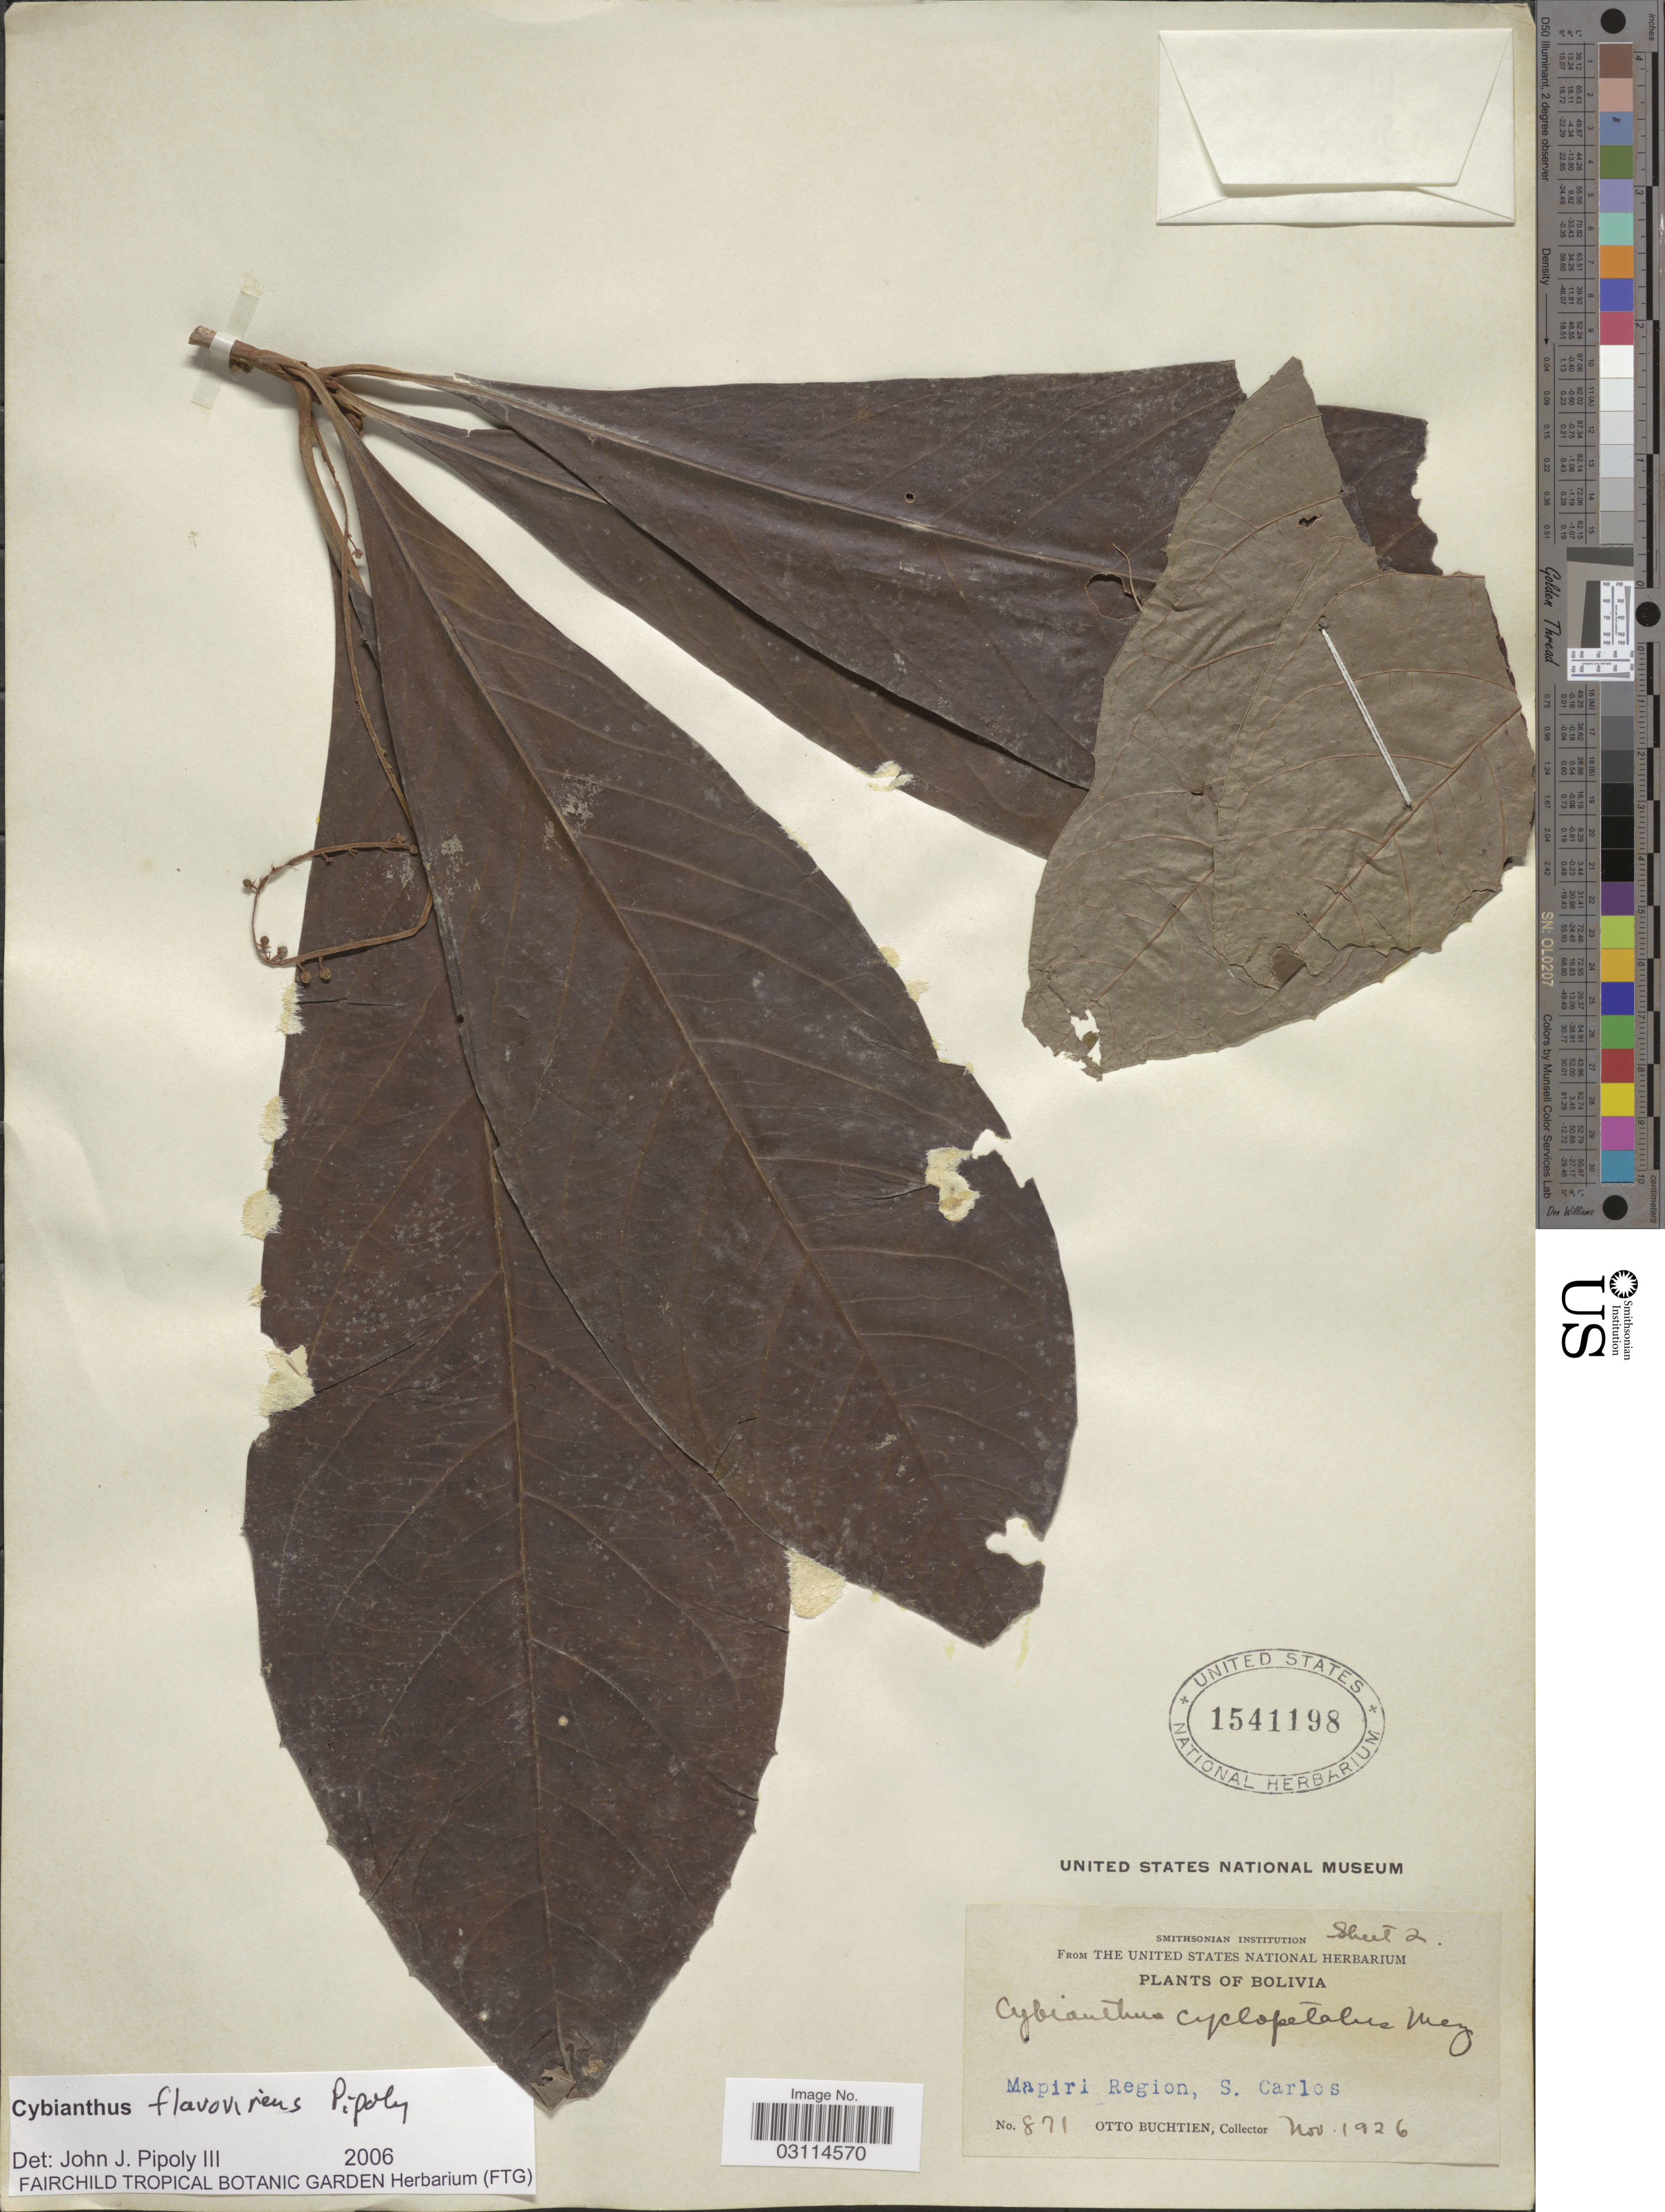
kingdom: Plantae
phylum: Tracheophyta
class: Magnoliopsida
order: Ericales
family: Primulaceae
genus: Cybianthus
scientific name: Cybianthus flavovirens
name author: Pipoly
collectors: O. Buchtien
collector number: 871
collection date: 1926-11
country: Bolivia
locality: Mapiri Region, S. Carlos.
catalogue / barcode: US 1541198